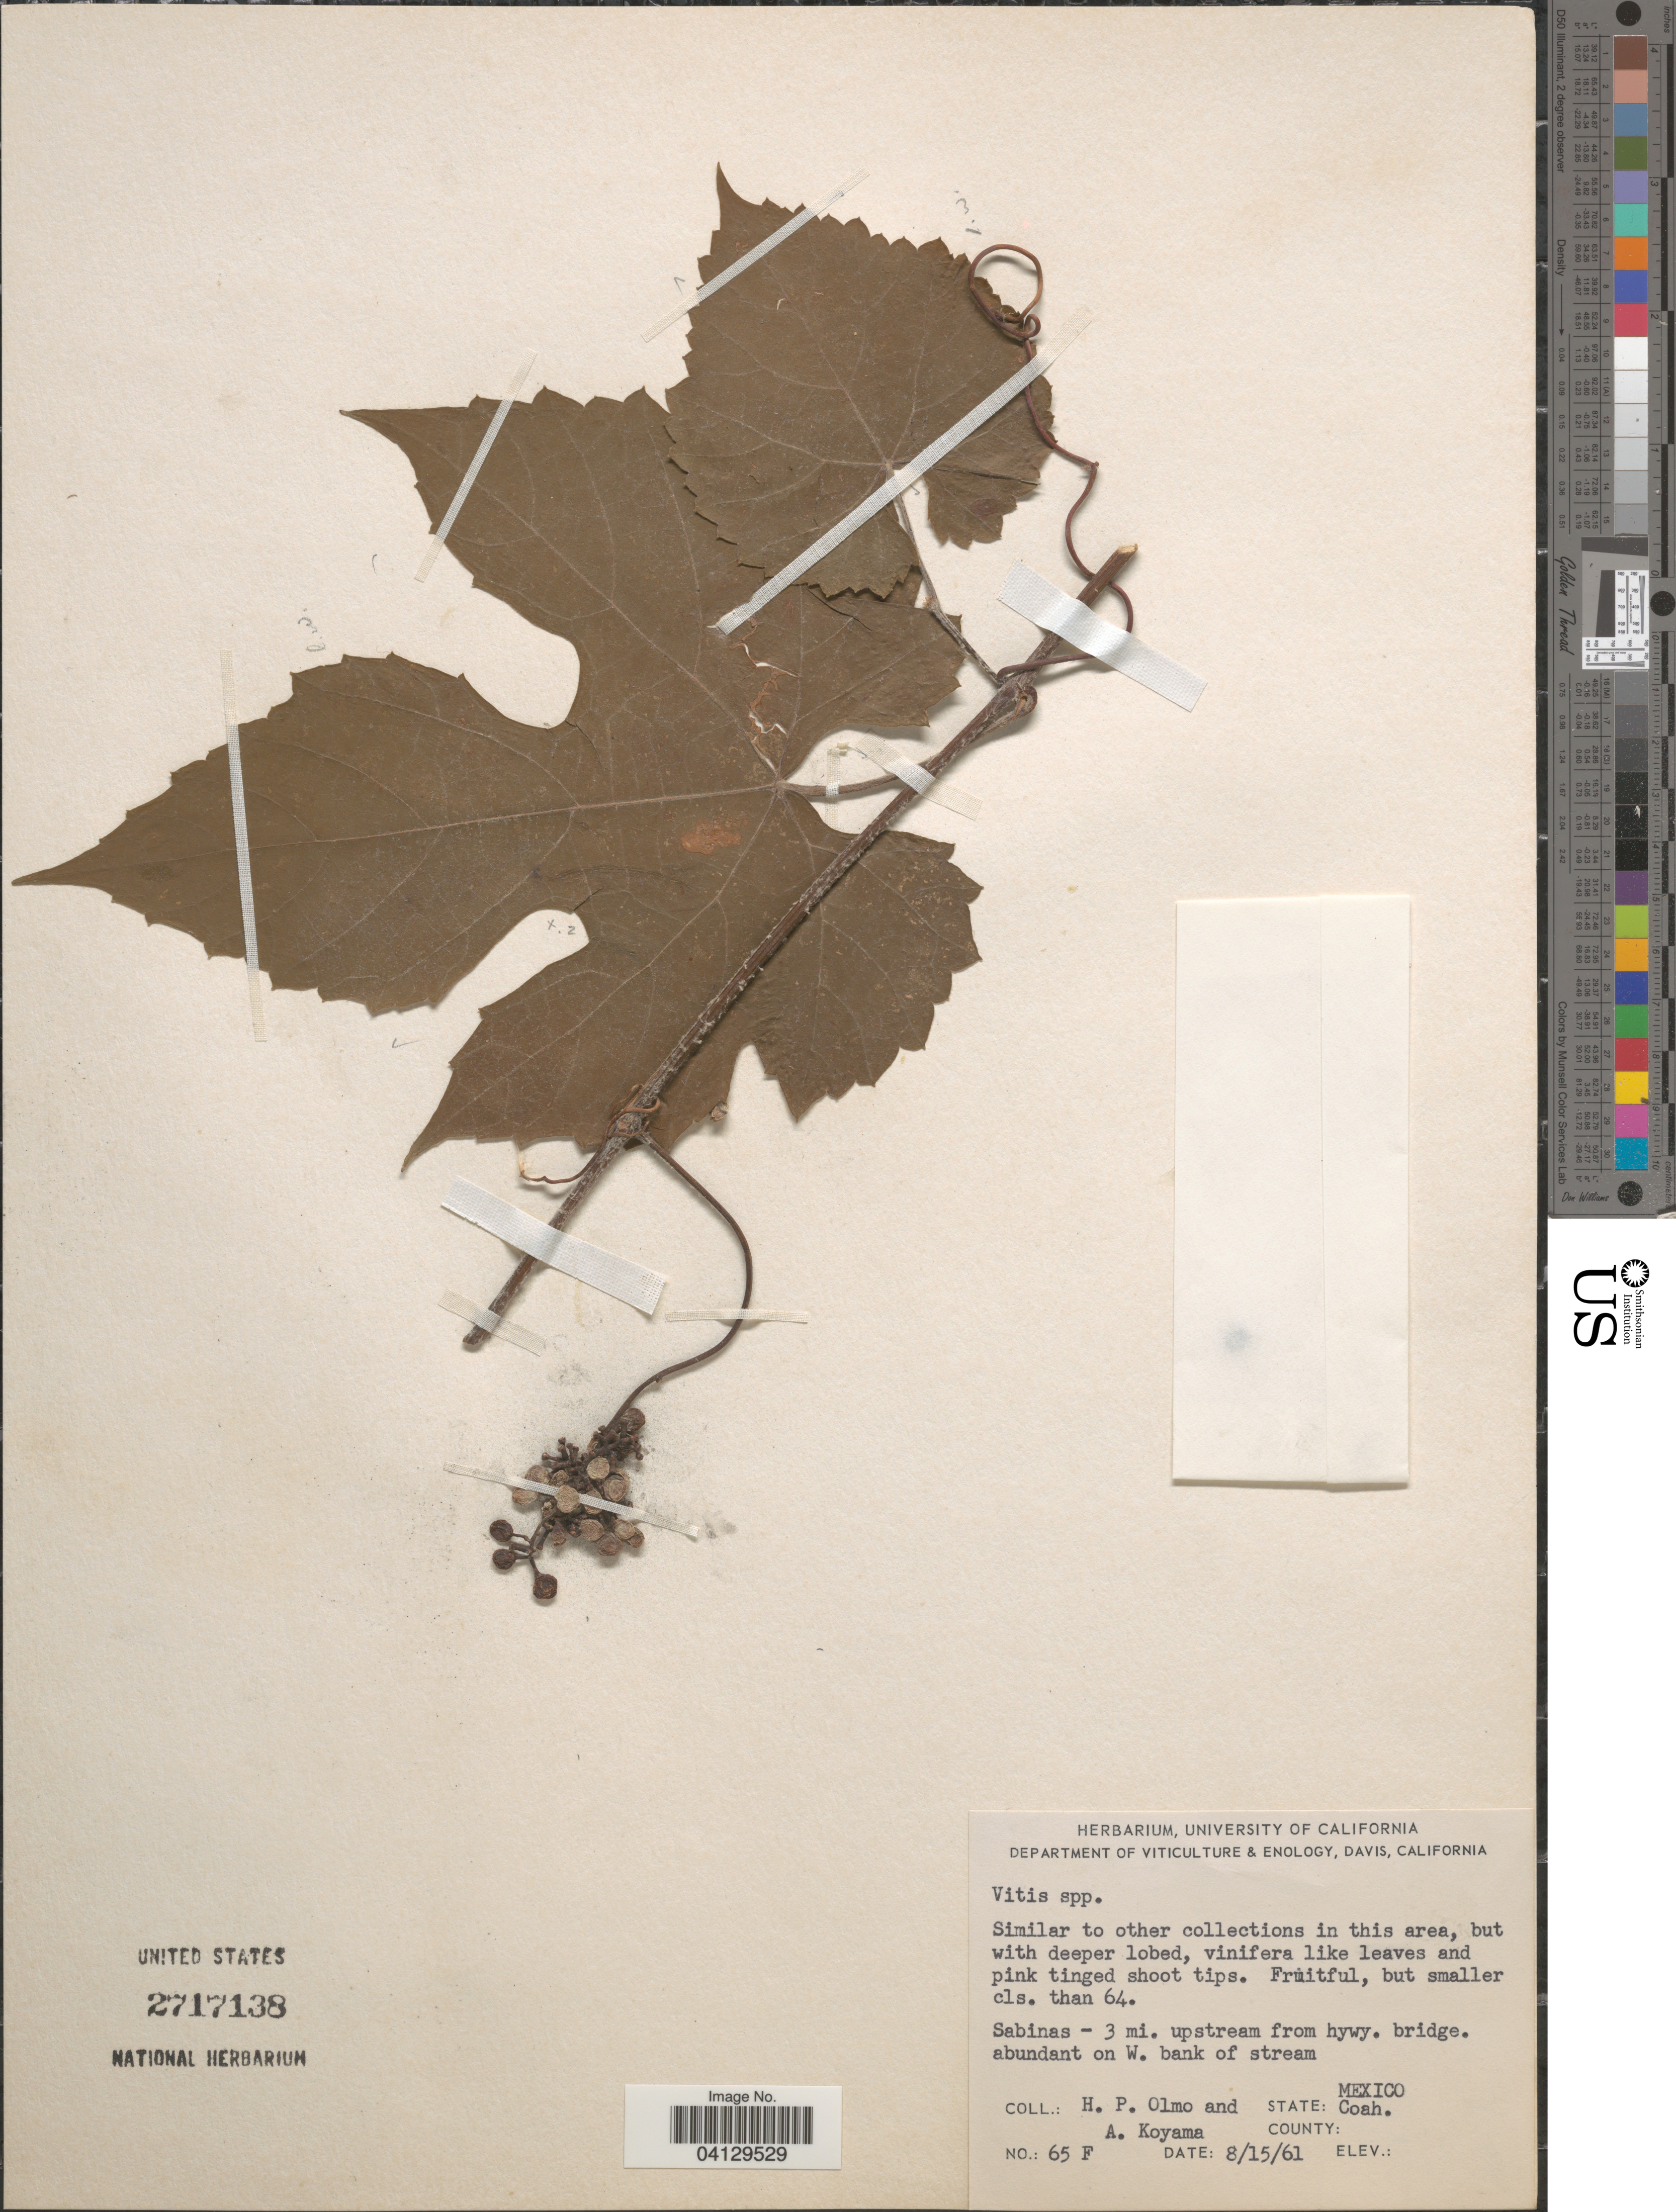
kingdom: Plantae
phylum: Tracheophyta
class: Magnoliopsida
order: Vitales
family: Vitaceae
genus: Vitis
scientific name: Vitis sp.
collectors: H. Olmo & A. Koyama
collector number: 65F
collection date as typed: Transcribed d/m/y: 15/8/61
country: Mexico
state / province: Coahuila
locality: Sabinas - 3 mi. upstream from hywy. bridge.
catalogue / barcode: US 2717138